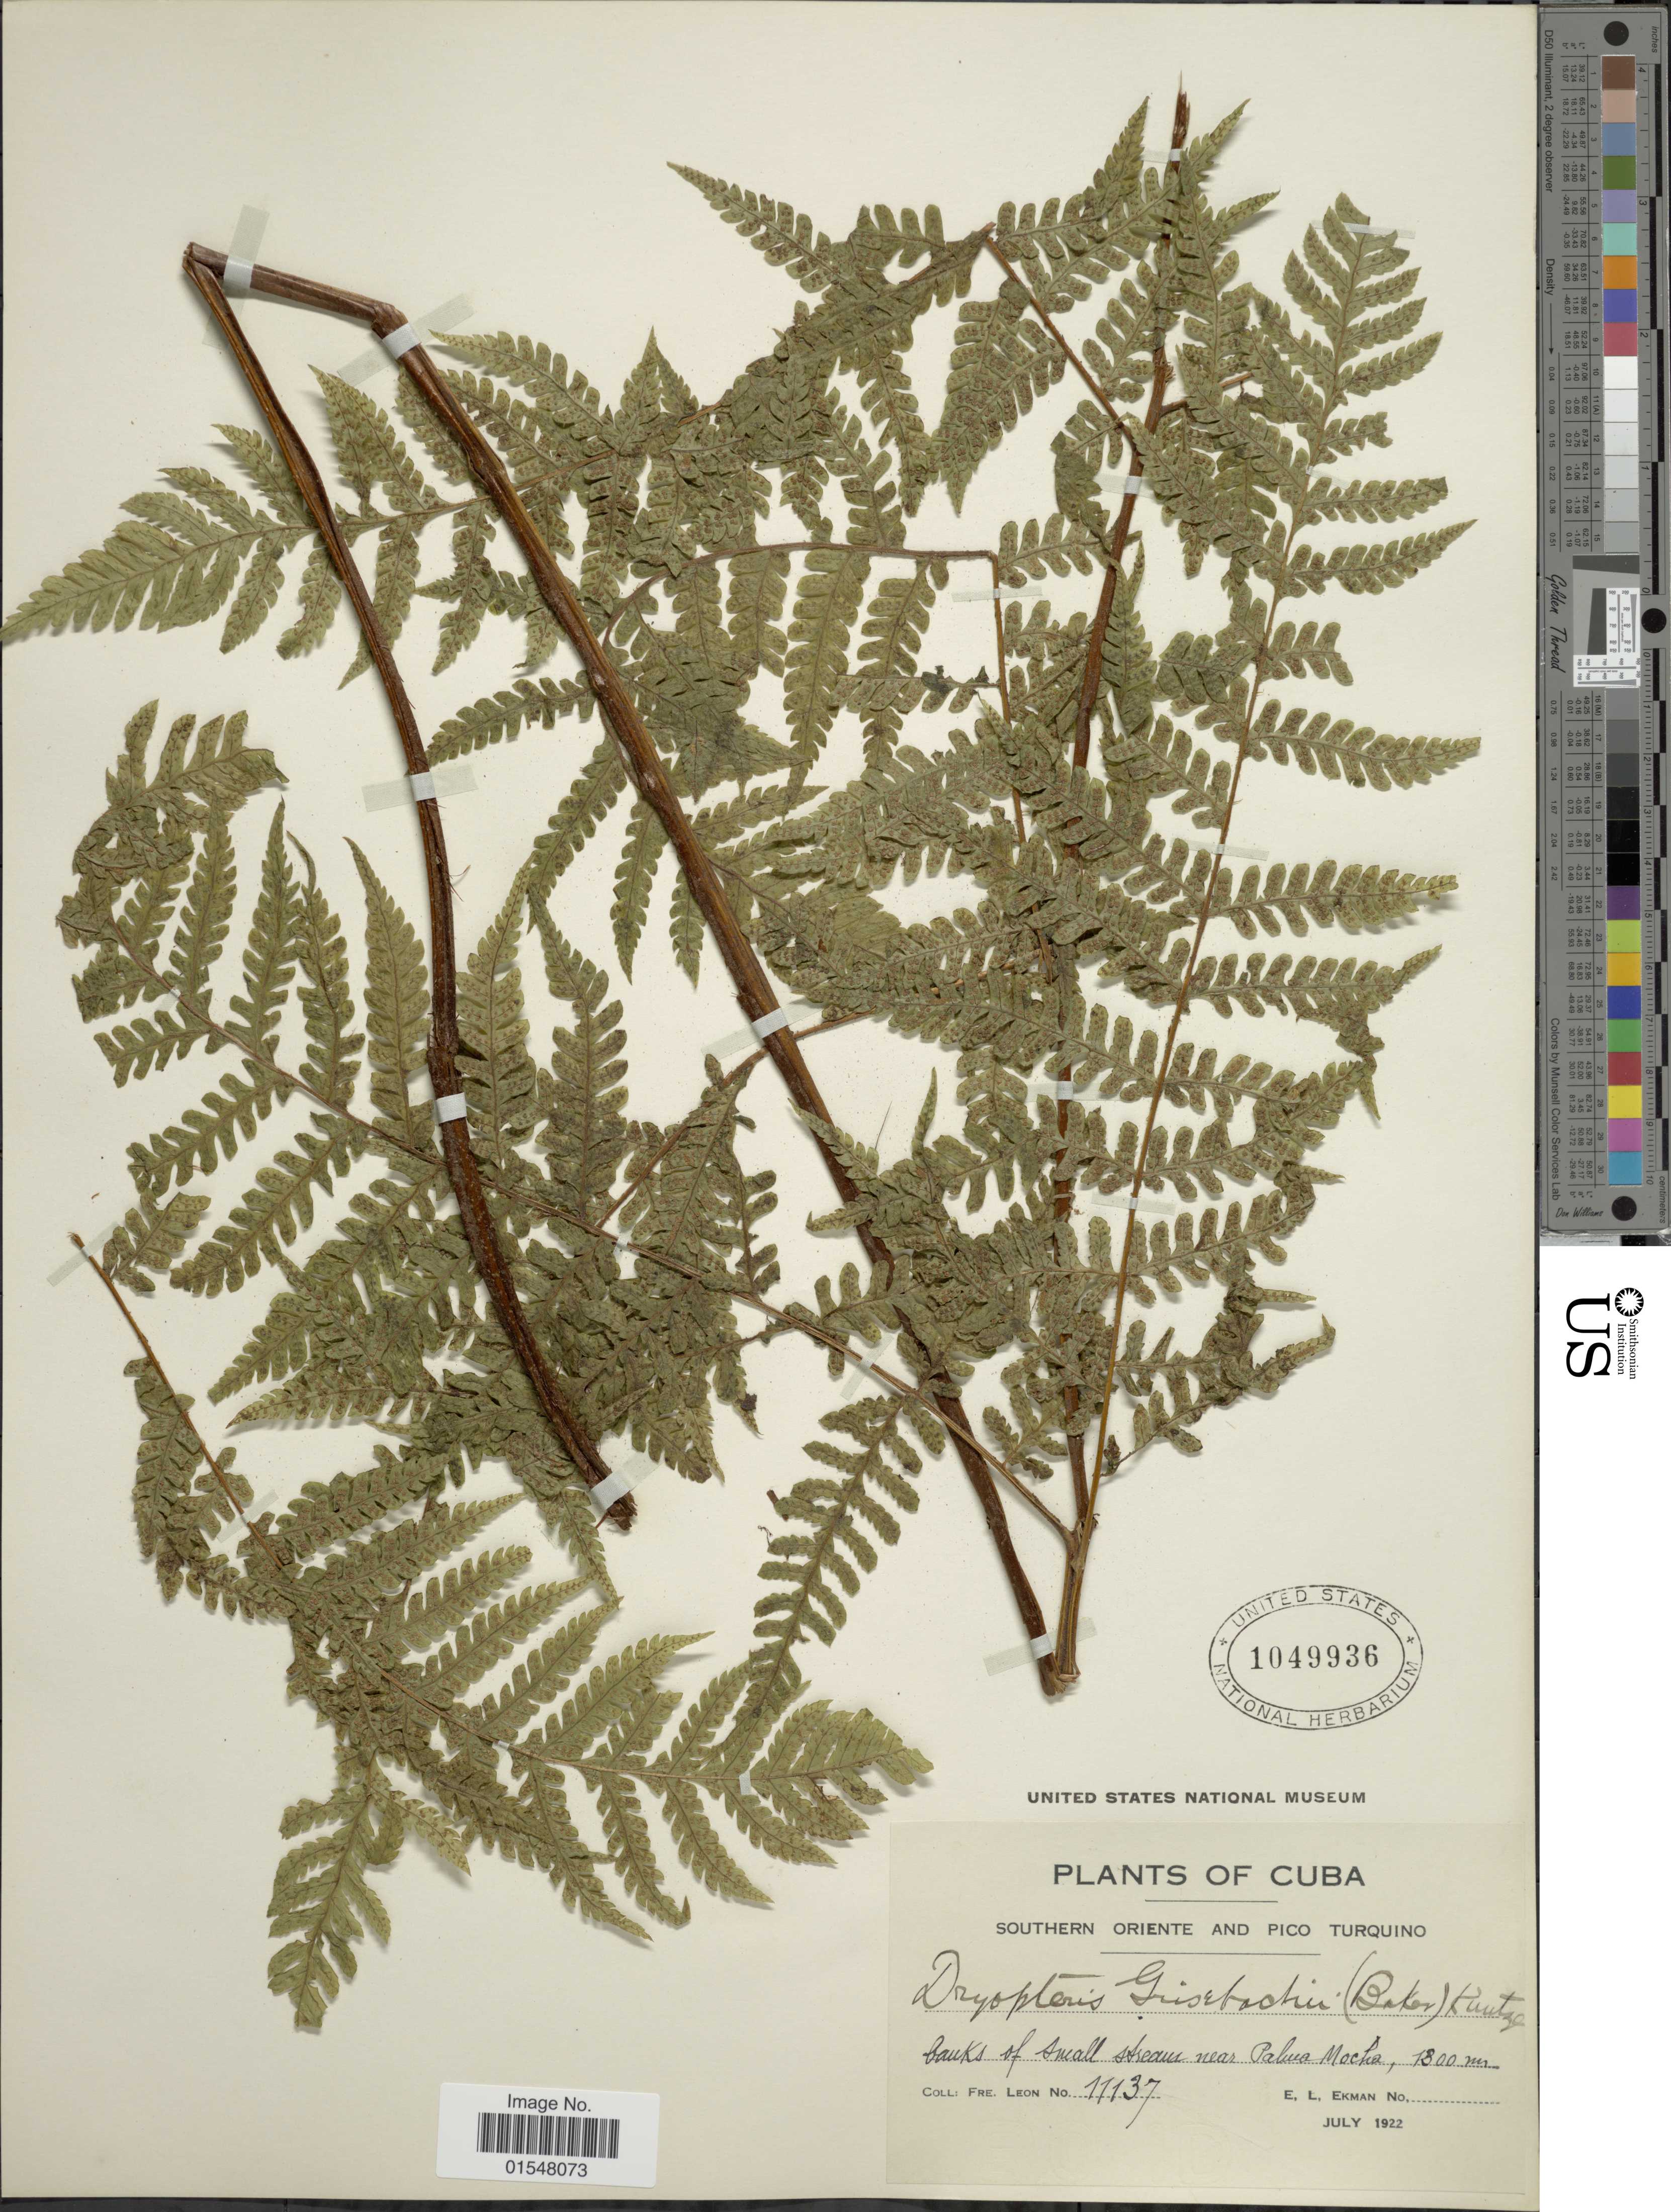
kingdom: Plantae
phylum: Tracheophyta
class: Polypodiopsida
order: Polypodiales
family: Dryopteridaceae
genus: Ctenitis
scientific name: Ctenitis grisebachii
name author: (Baker) Ching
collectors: Bro. León & E. L. Ekman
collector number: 11137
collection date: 1922-07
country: Cuba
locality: Southern Oriente and Pico Turquino. Banks of small stream near Palma Mocha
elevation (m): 1800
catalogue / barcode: US 1049936